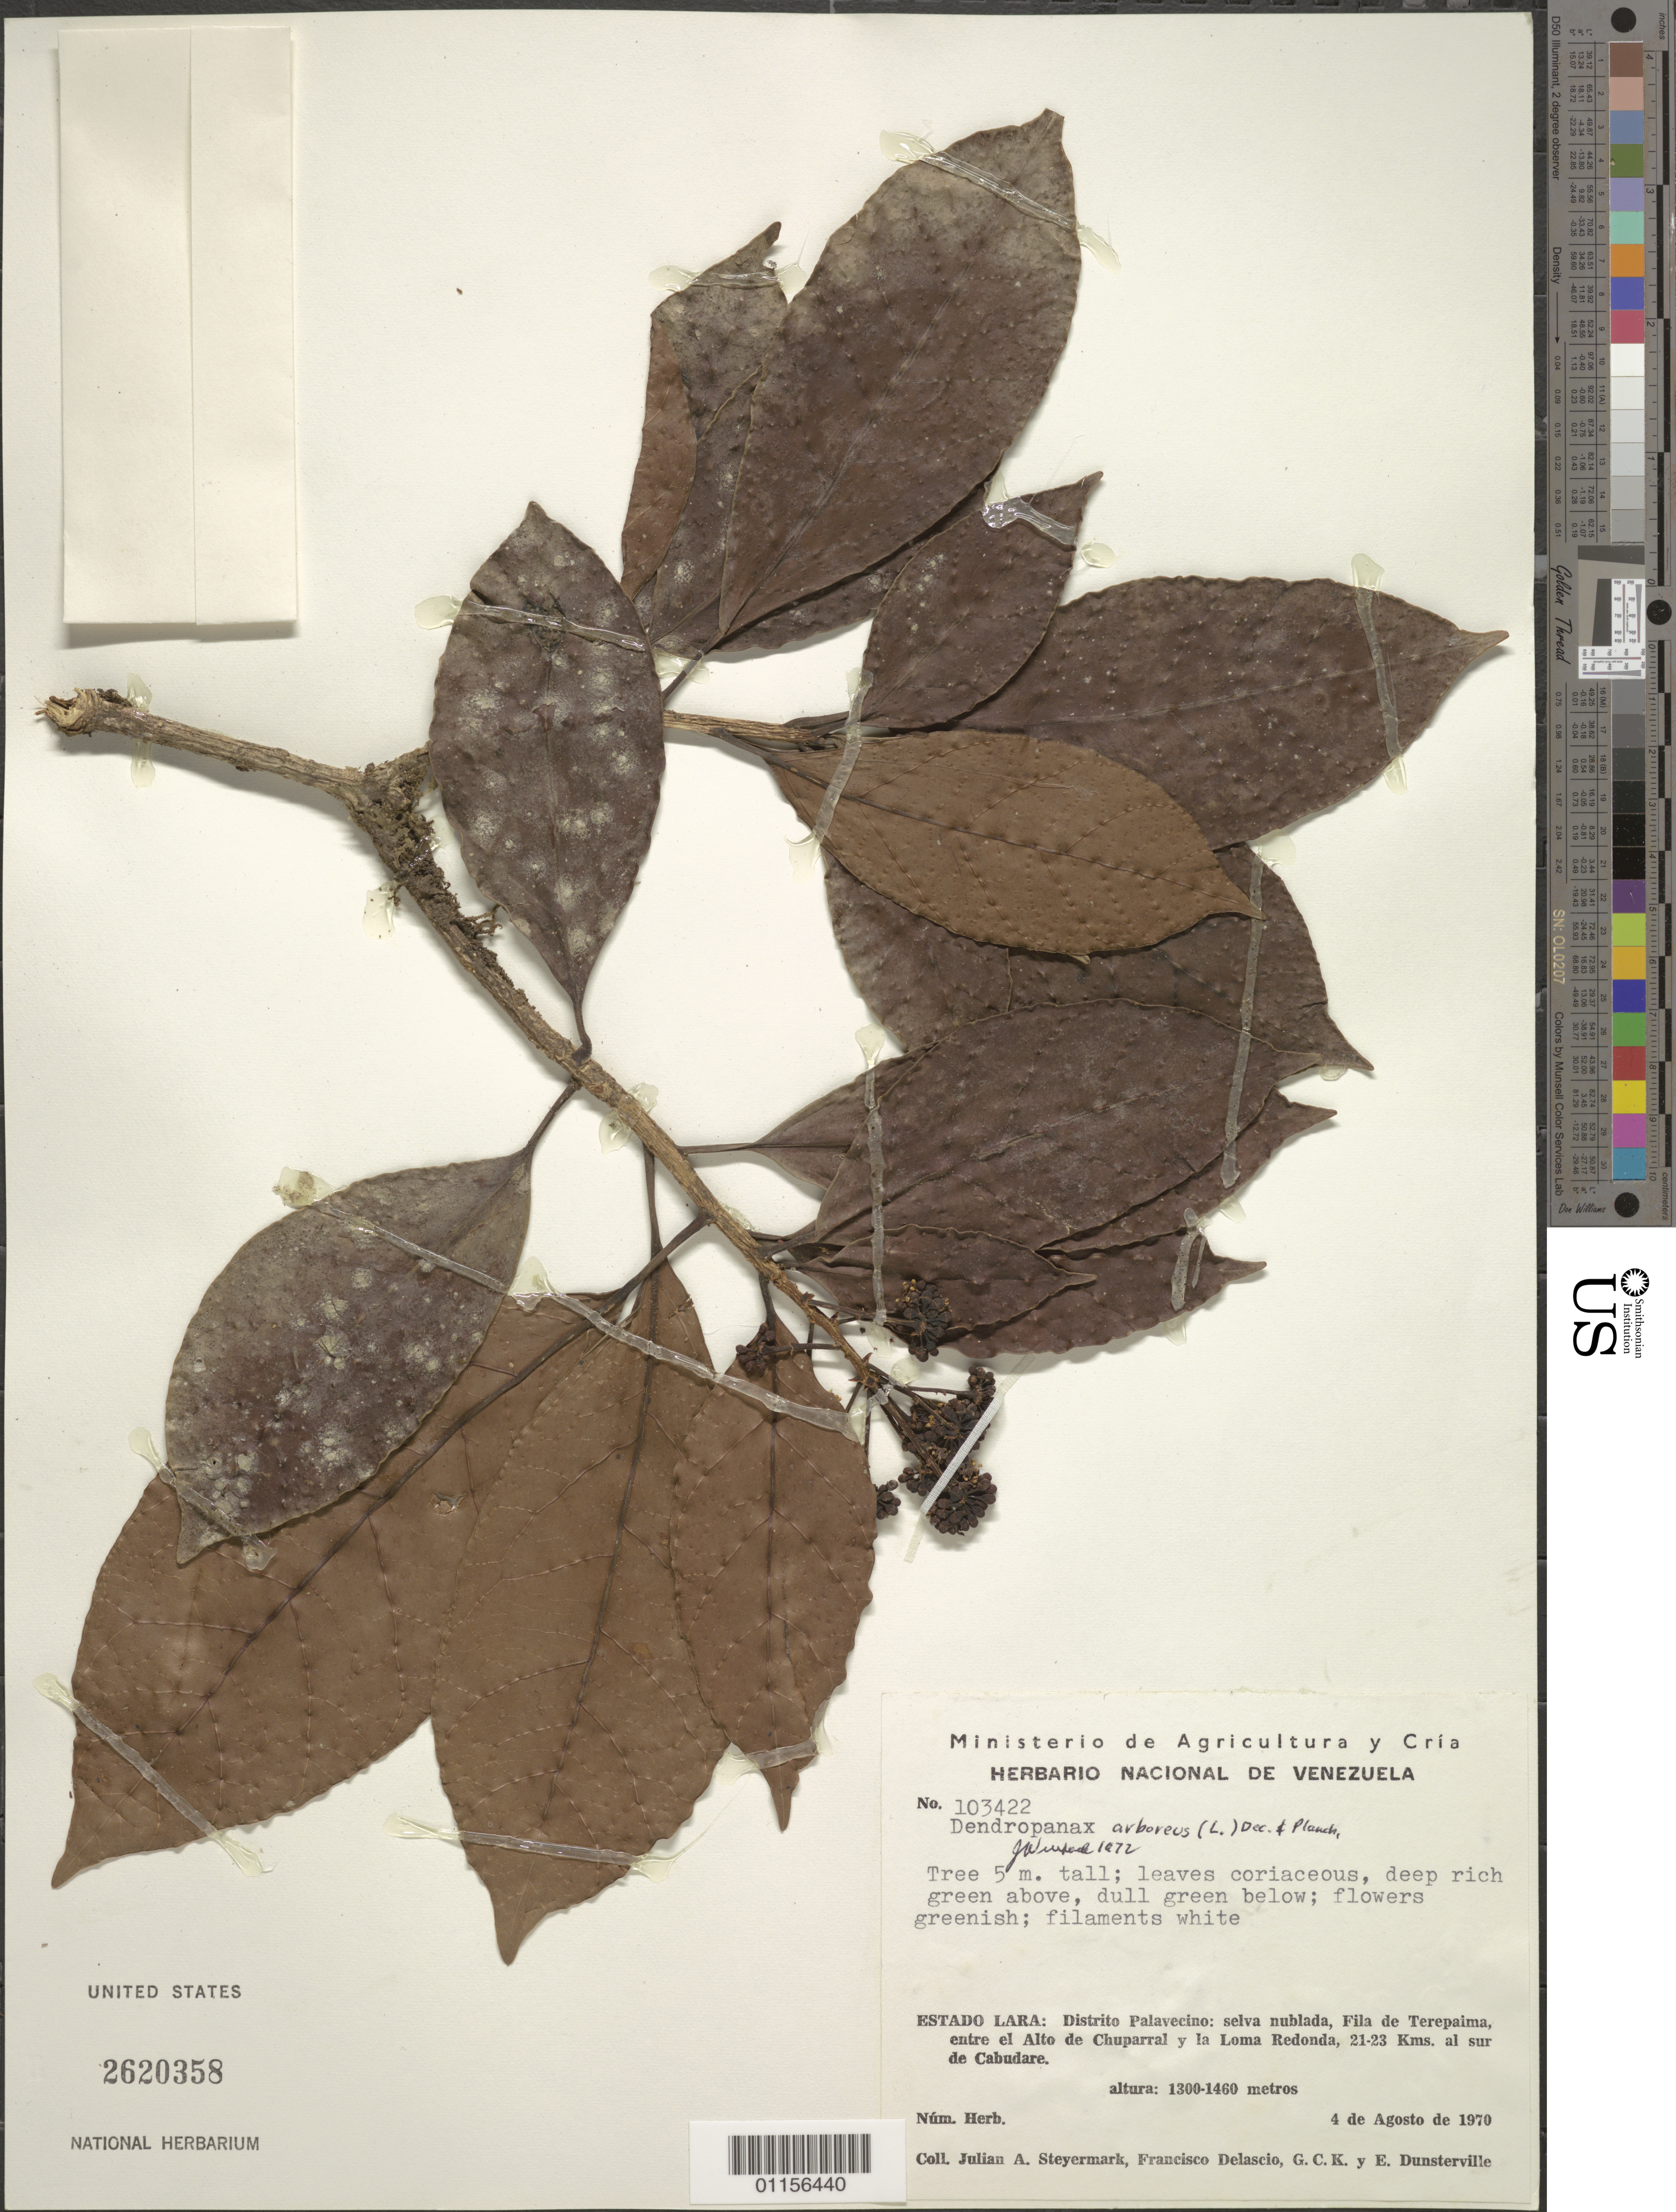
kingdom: Plantae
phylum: Tracheophyta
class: Magnoliopsida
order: Apiales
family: Araliaceae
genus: Dendropanax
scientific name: Dendropanax arboreus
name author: (L.) Decne. & Planch.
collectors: J. Steyermark, F. Delascio C., G. C. K. Dunsterville & E. Dunsterville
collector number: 103422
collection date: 1970-08-04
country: Venezuela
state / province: Lara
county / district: Palavecino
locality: Fila de Terepaima, entre el Alto de Chuparral y la Loma Redonda, 21-23 km al sur de Cabudare.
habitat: Tree.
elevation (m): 1300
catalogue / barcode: US 2620358